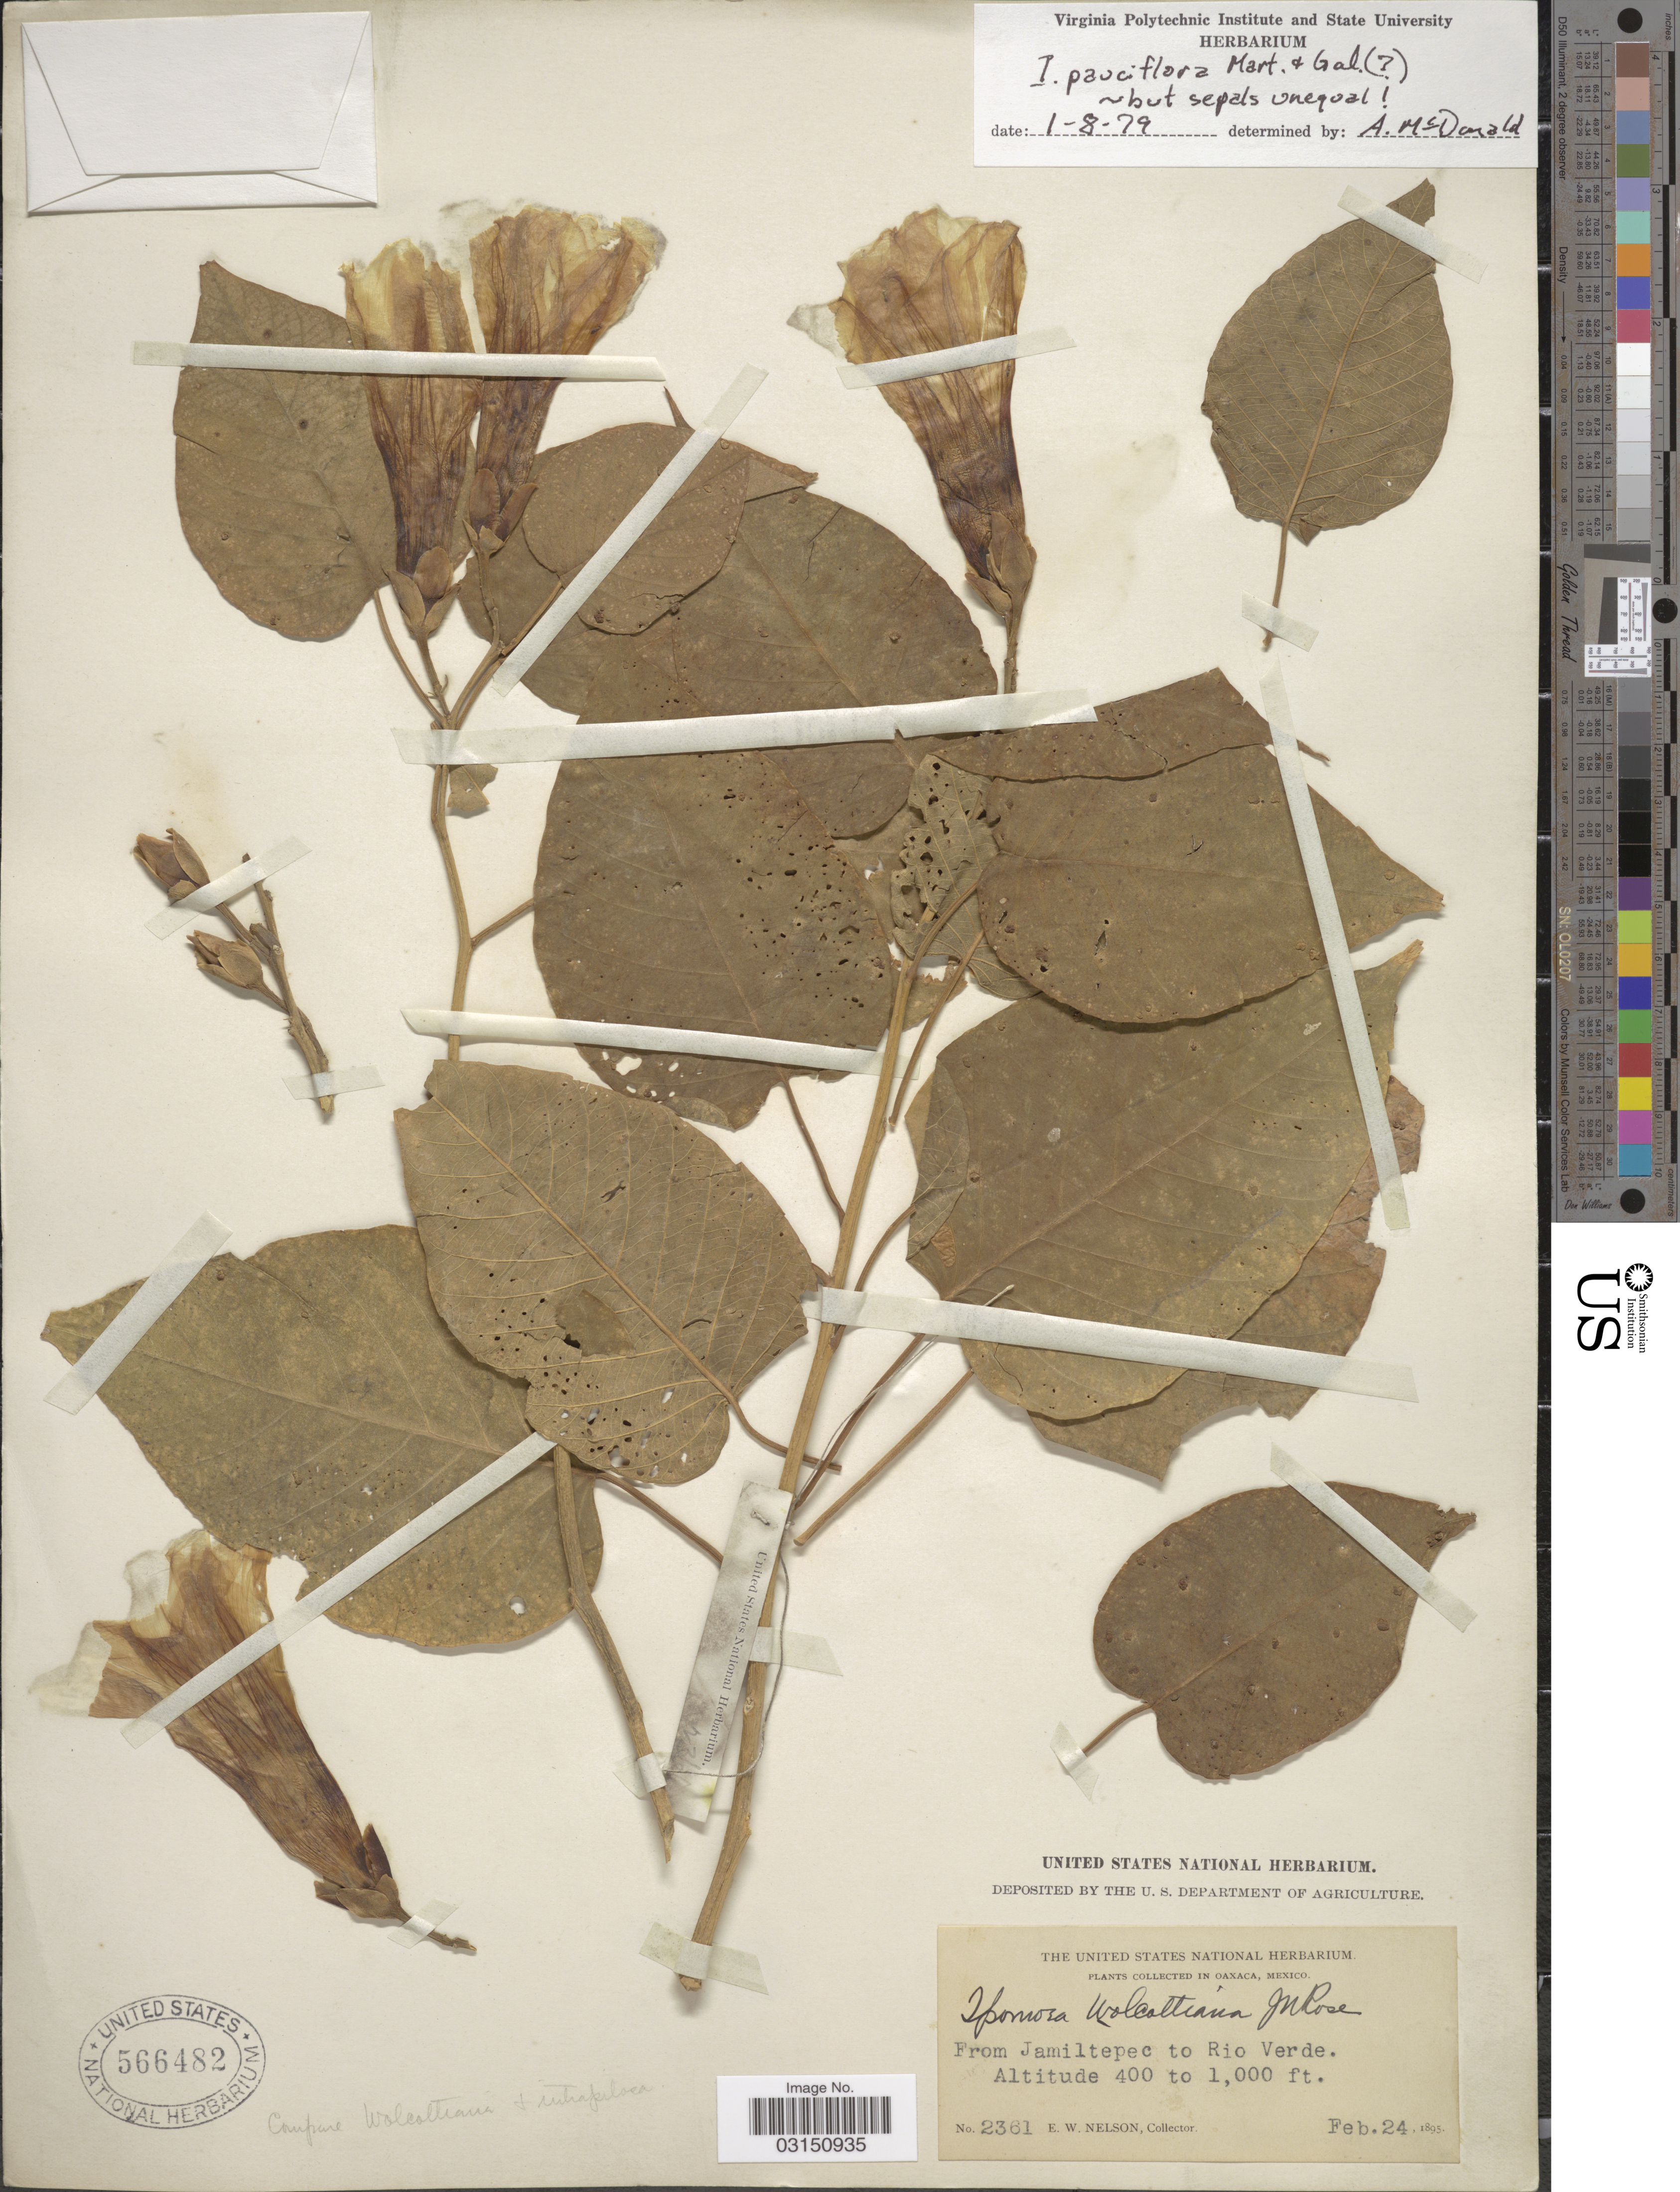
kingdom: Plantae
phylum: Tracheophyta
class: Magnoliopsida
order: Solanales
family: Convolvulaceae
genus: Ipomoea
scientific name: Ipomoea pauciflora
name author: M. Martens & Galeotti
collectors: E. W. Nelson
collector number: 2361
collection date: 1895-02-24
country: Mexico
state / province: Oaxaca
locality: From Jamiltepec to Rio Verde.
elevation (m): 122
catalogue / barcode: US 566482